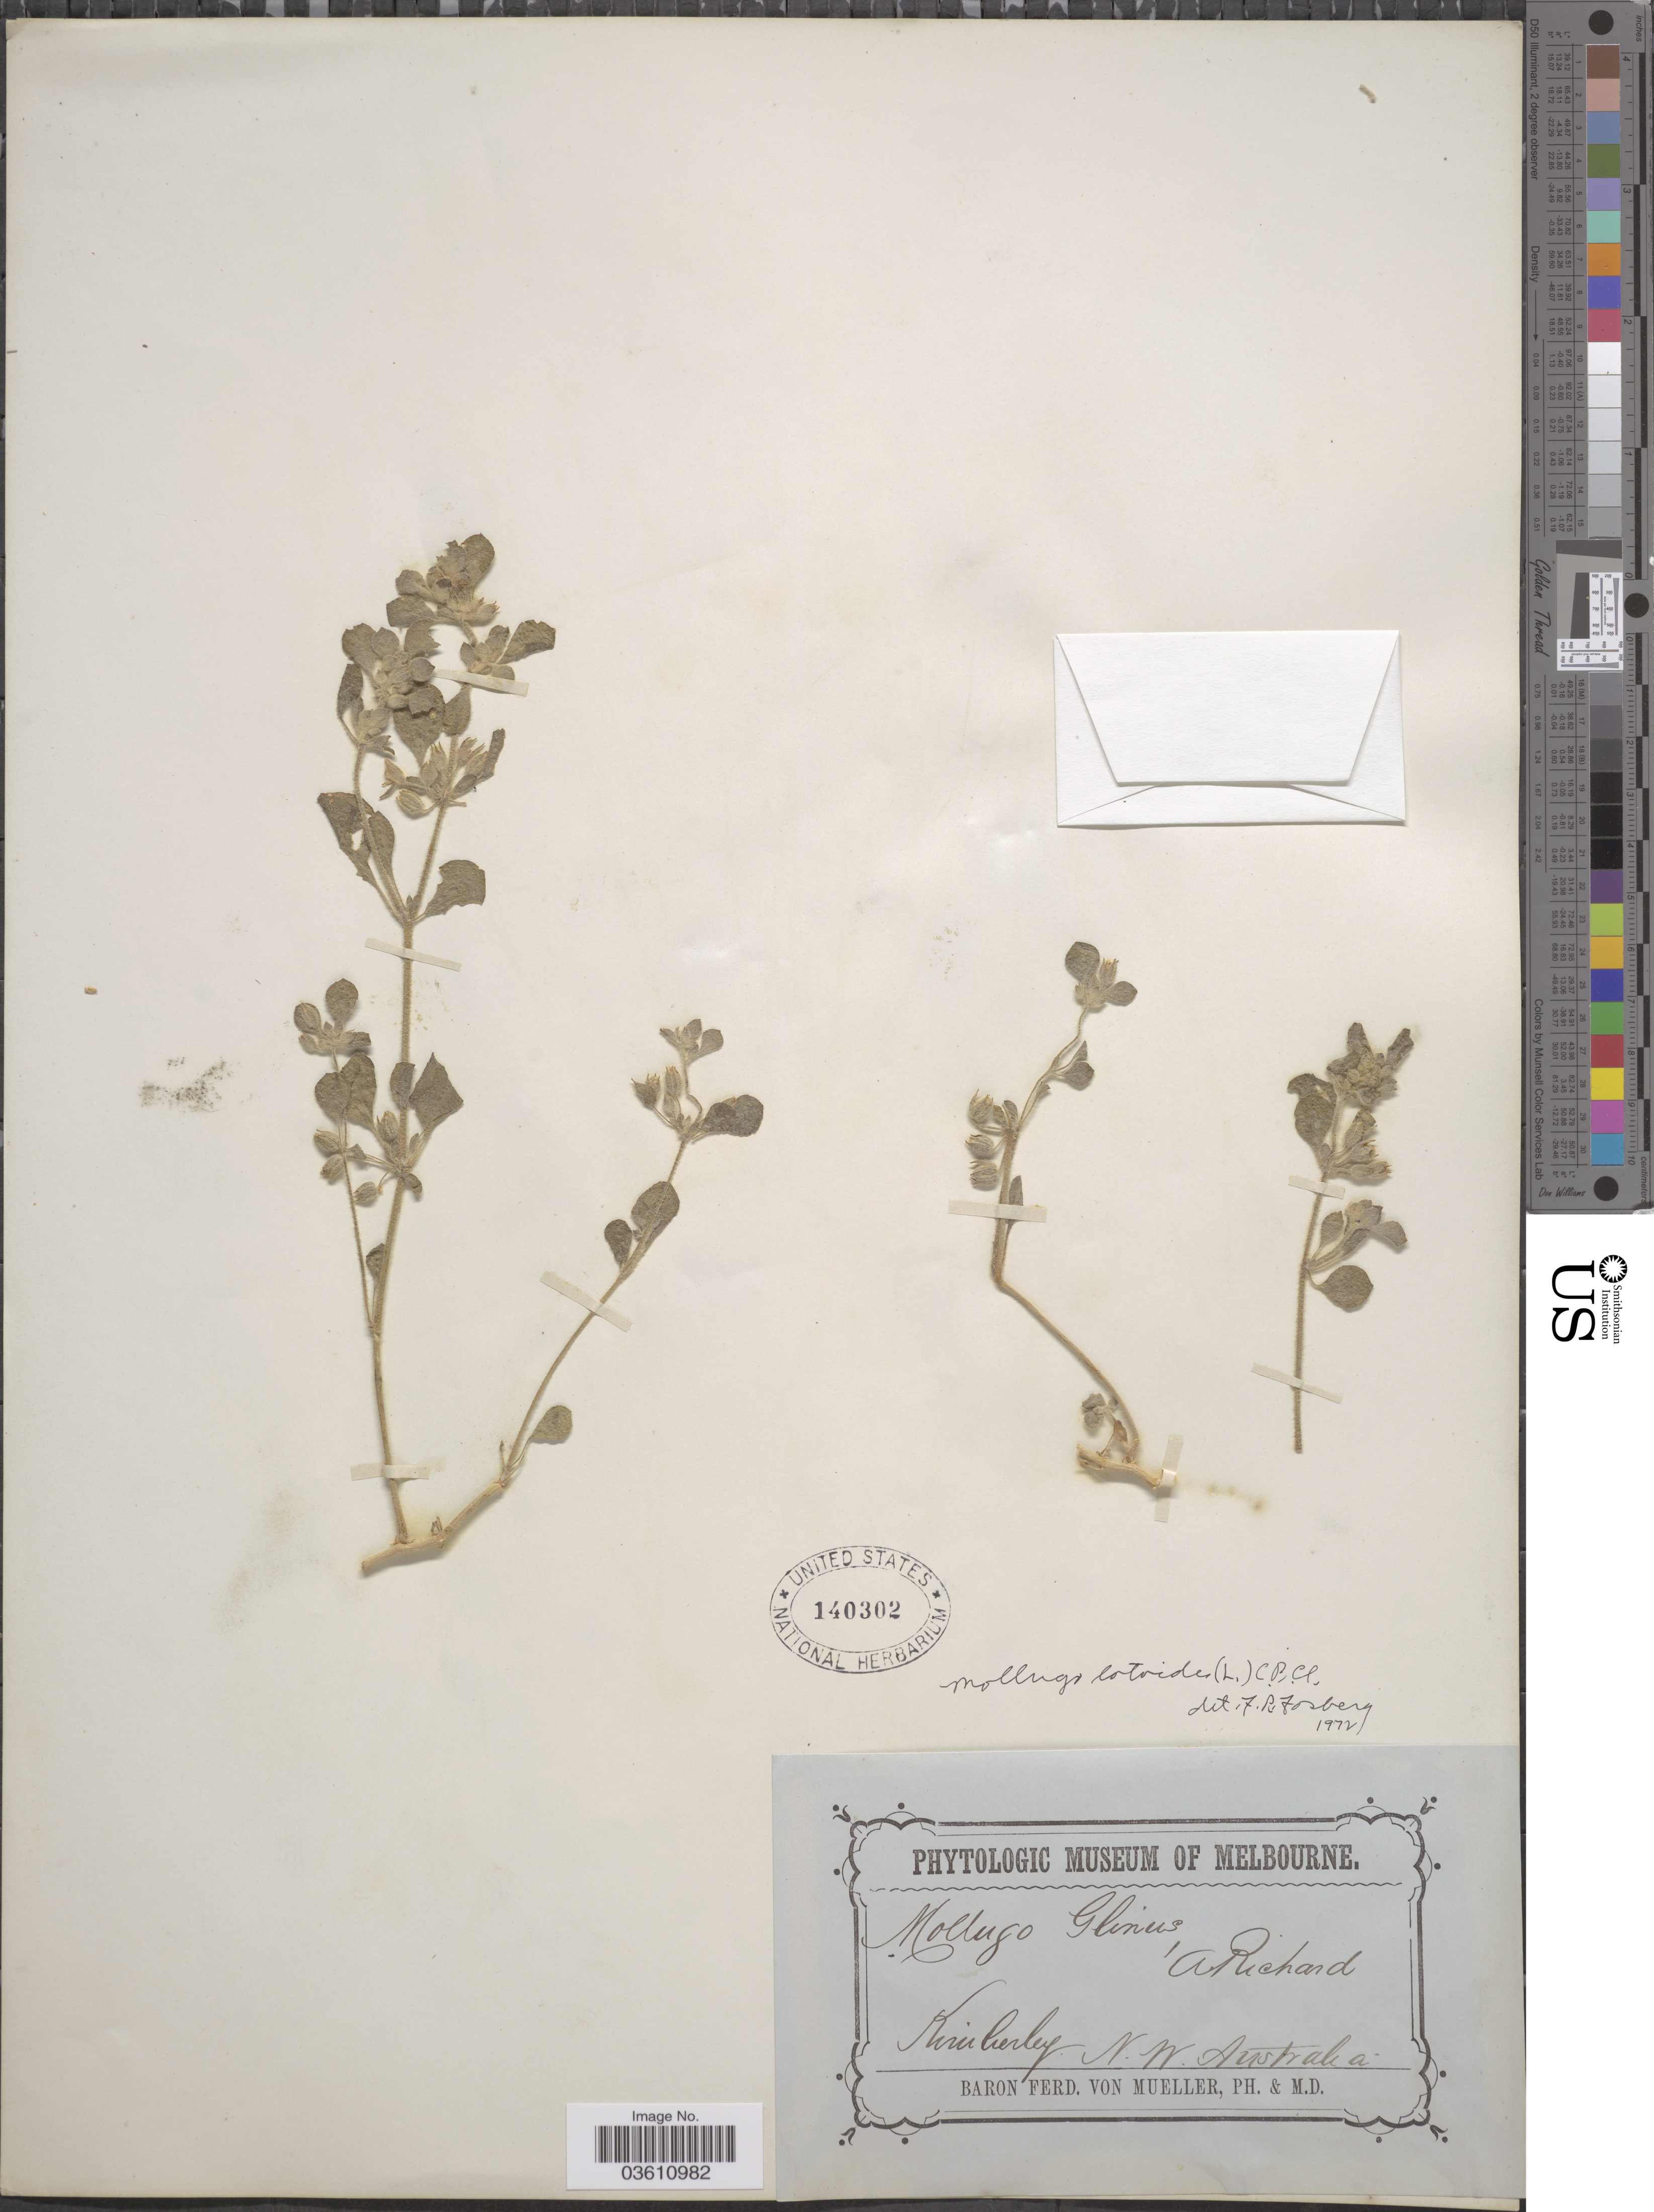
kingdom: Plantae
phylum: Tracheophyta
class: Magnoliopsida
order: Caryophyllales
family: Molluginaceae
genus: Glinus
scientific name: Glinus lotoides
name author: L.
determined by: Strong, Mark T., (BOT), Smithsonian Institution - National Museum of Natural History (UNITED STATES)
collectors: F. Mueller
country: Australia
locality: Kimberley. N.W. Australia.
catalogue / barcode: US 140302